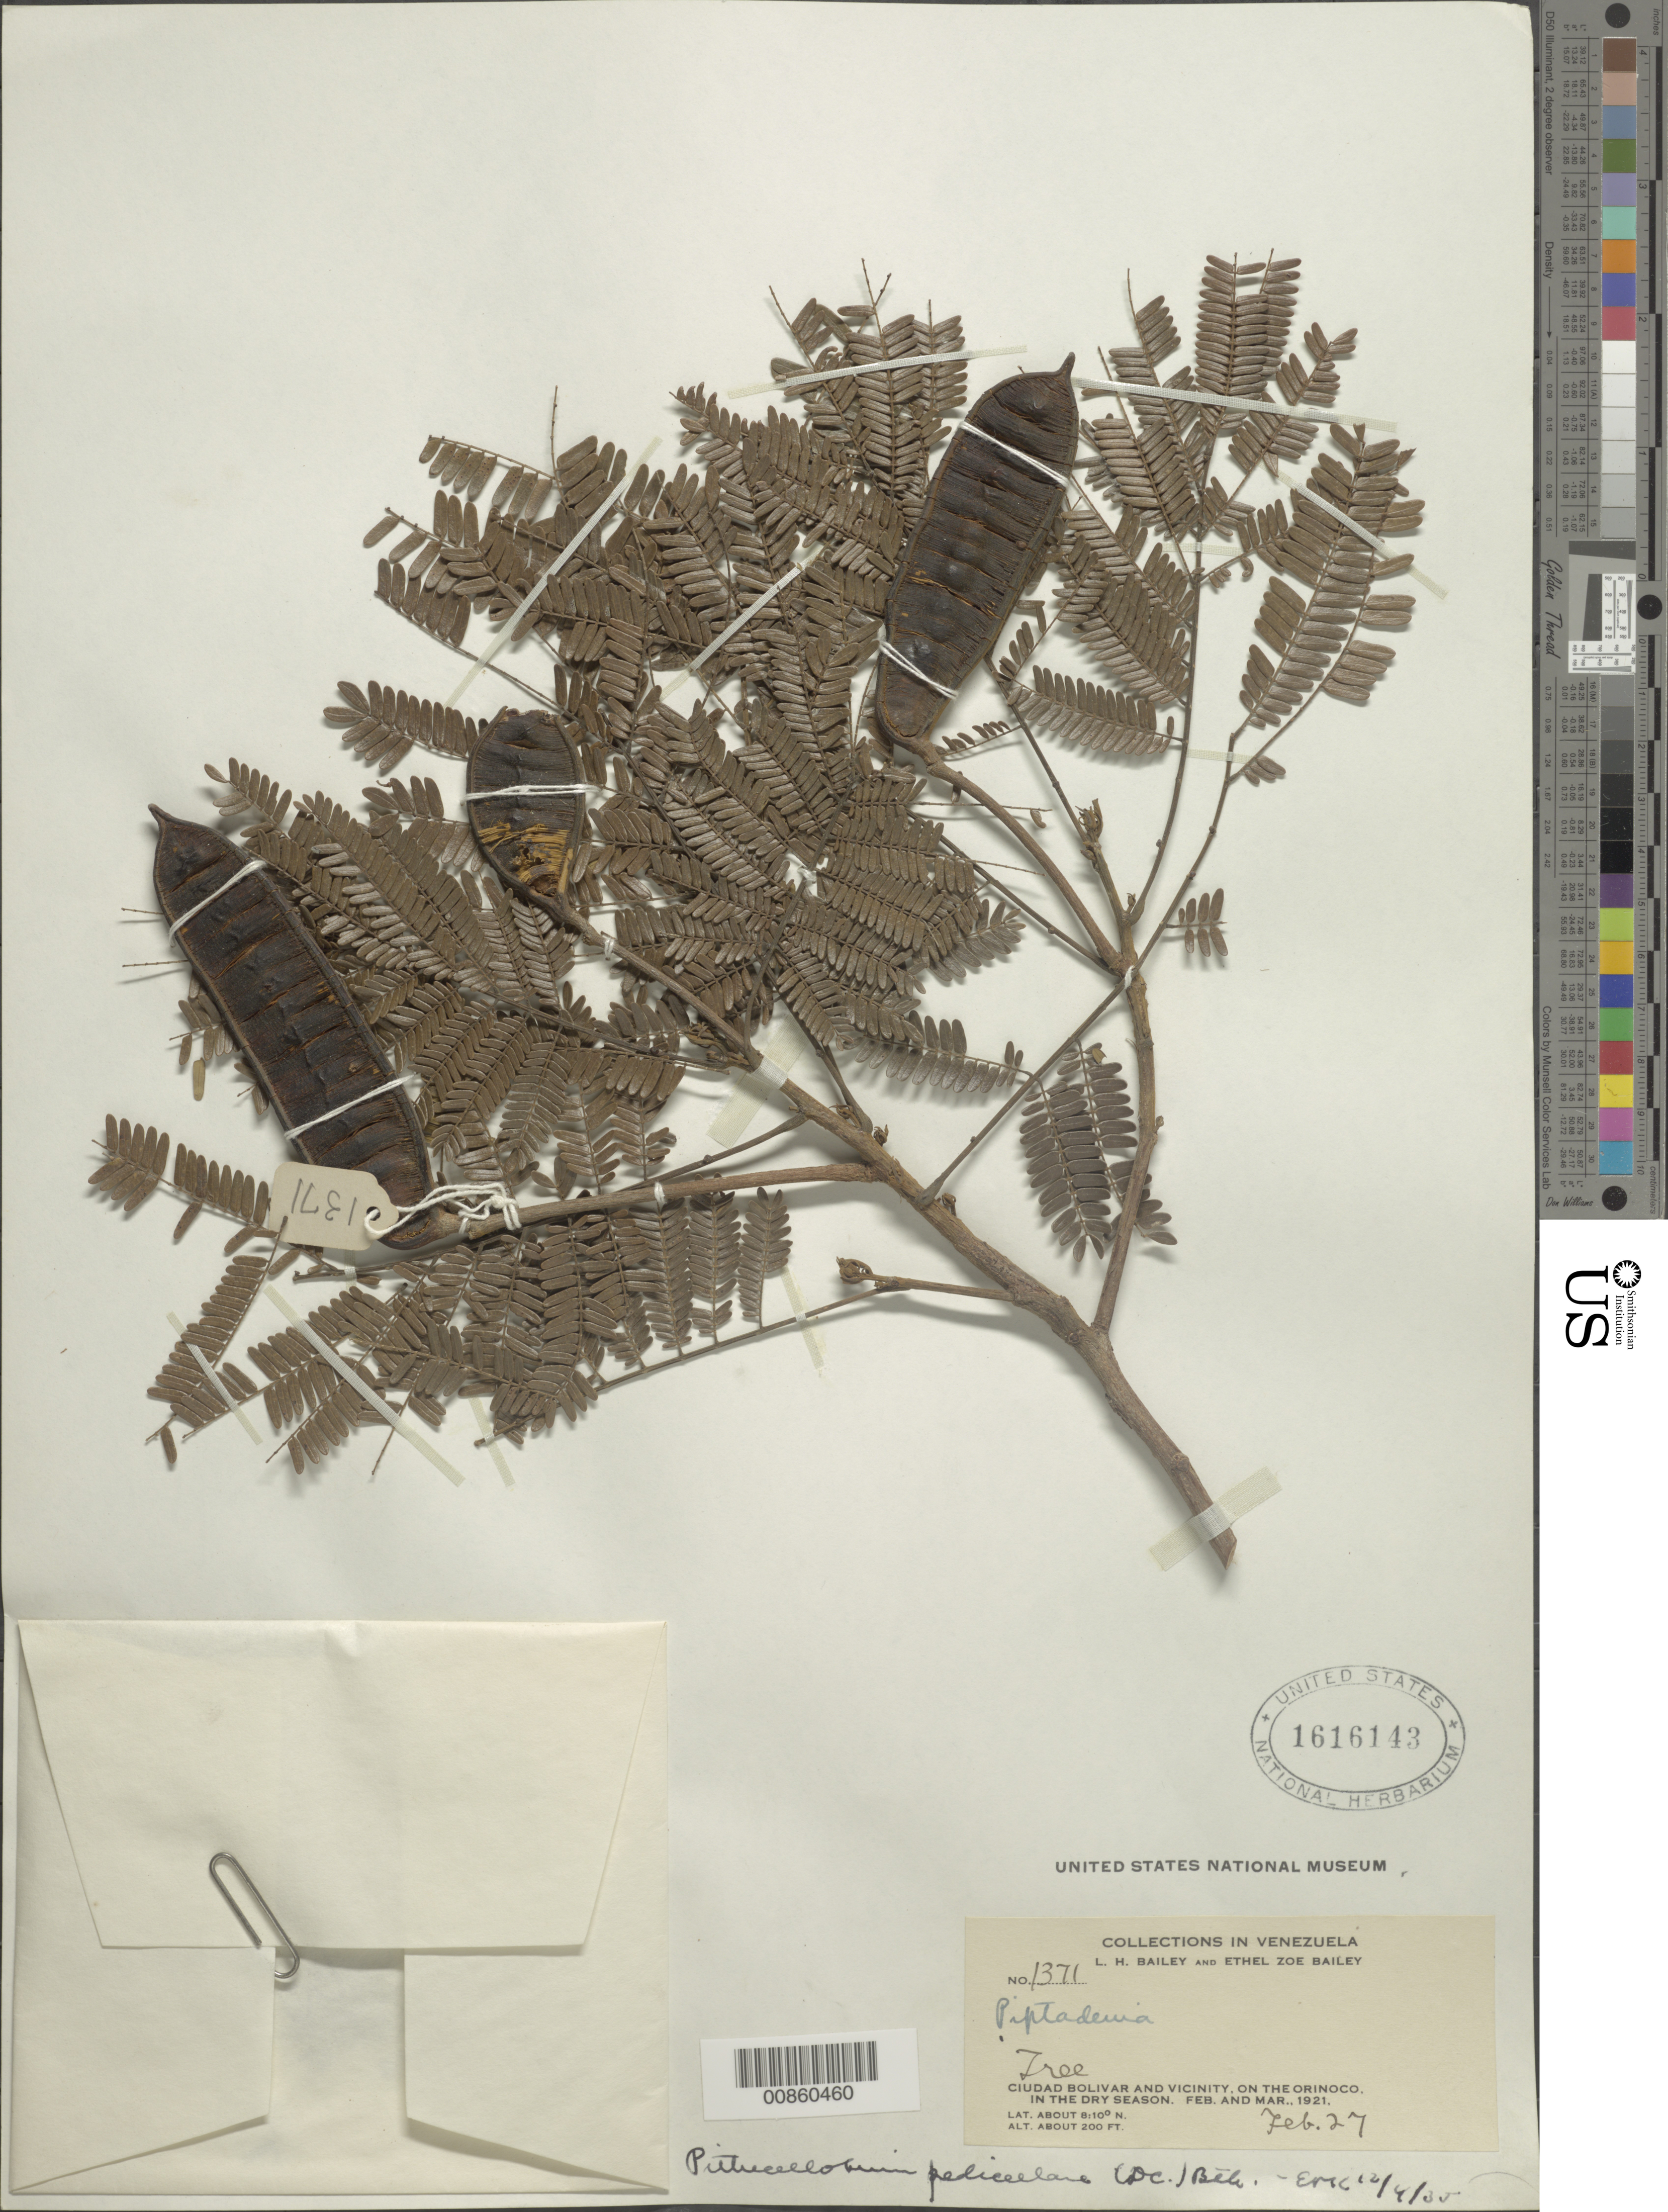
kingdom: Plantae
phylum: Tracheophyta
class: Magnoliopsida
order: Fabales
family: Fabaceae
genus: Hydrochorea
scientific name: Hydrochorea pedicellaris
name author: (DC.) M.V.B. Soares et al.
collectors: L. H. Bailey & E. Z. Bailey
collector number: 1371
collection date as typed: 27-Feb-21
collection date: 1921-02-27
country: Venezuela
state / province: Bolívar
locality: Ciudad Bolívar and vicinity, Orinoco R.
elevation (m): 61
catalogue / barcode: US 1616143